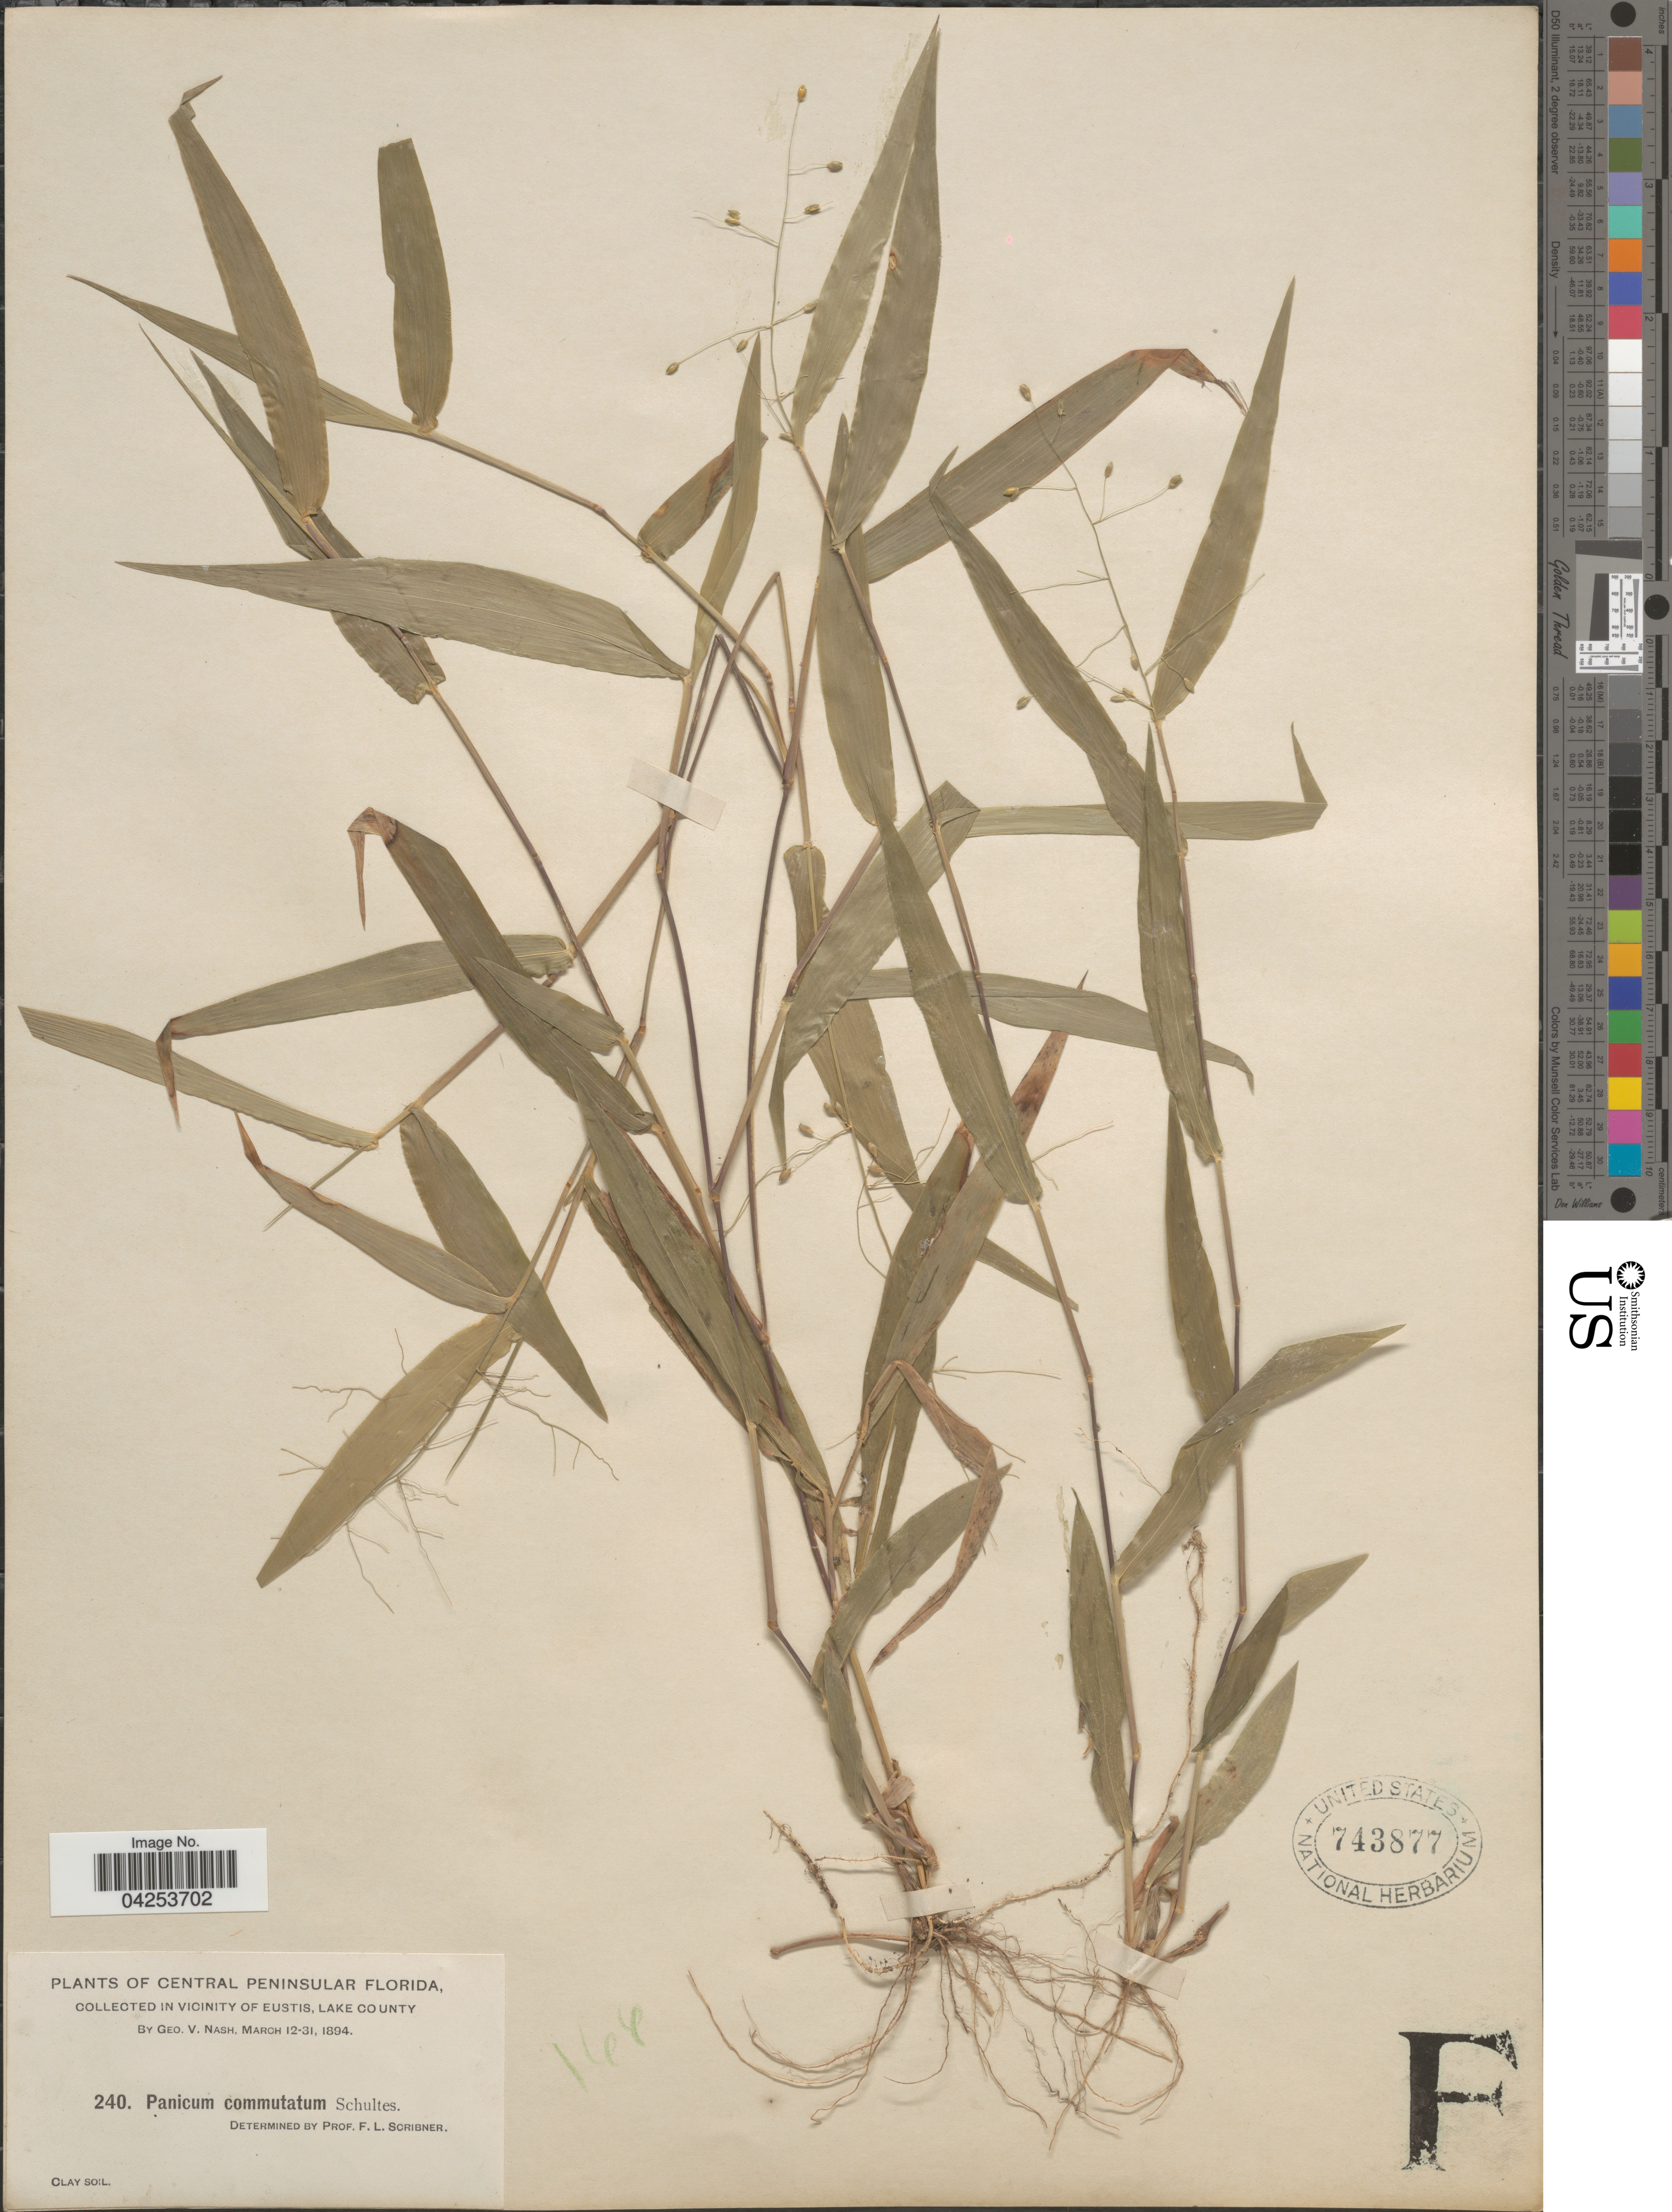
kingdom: Plantae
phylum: Tracheophyta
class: Liliopsida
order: Poales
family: Poaceae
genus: Dichanthelium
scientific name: Dichanthelium commutatum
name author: (Schult.) Gould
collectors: G. V. Nash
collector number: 240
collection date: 1894-03-12/1894-03-31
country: United States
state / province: Florida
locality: Central Peninsular Florida. In vicinity of Eustis, Lake County.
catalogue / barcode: US 743877